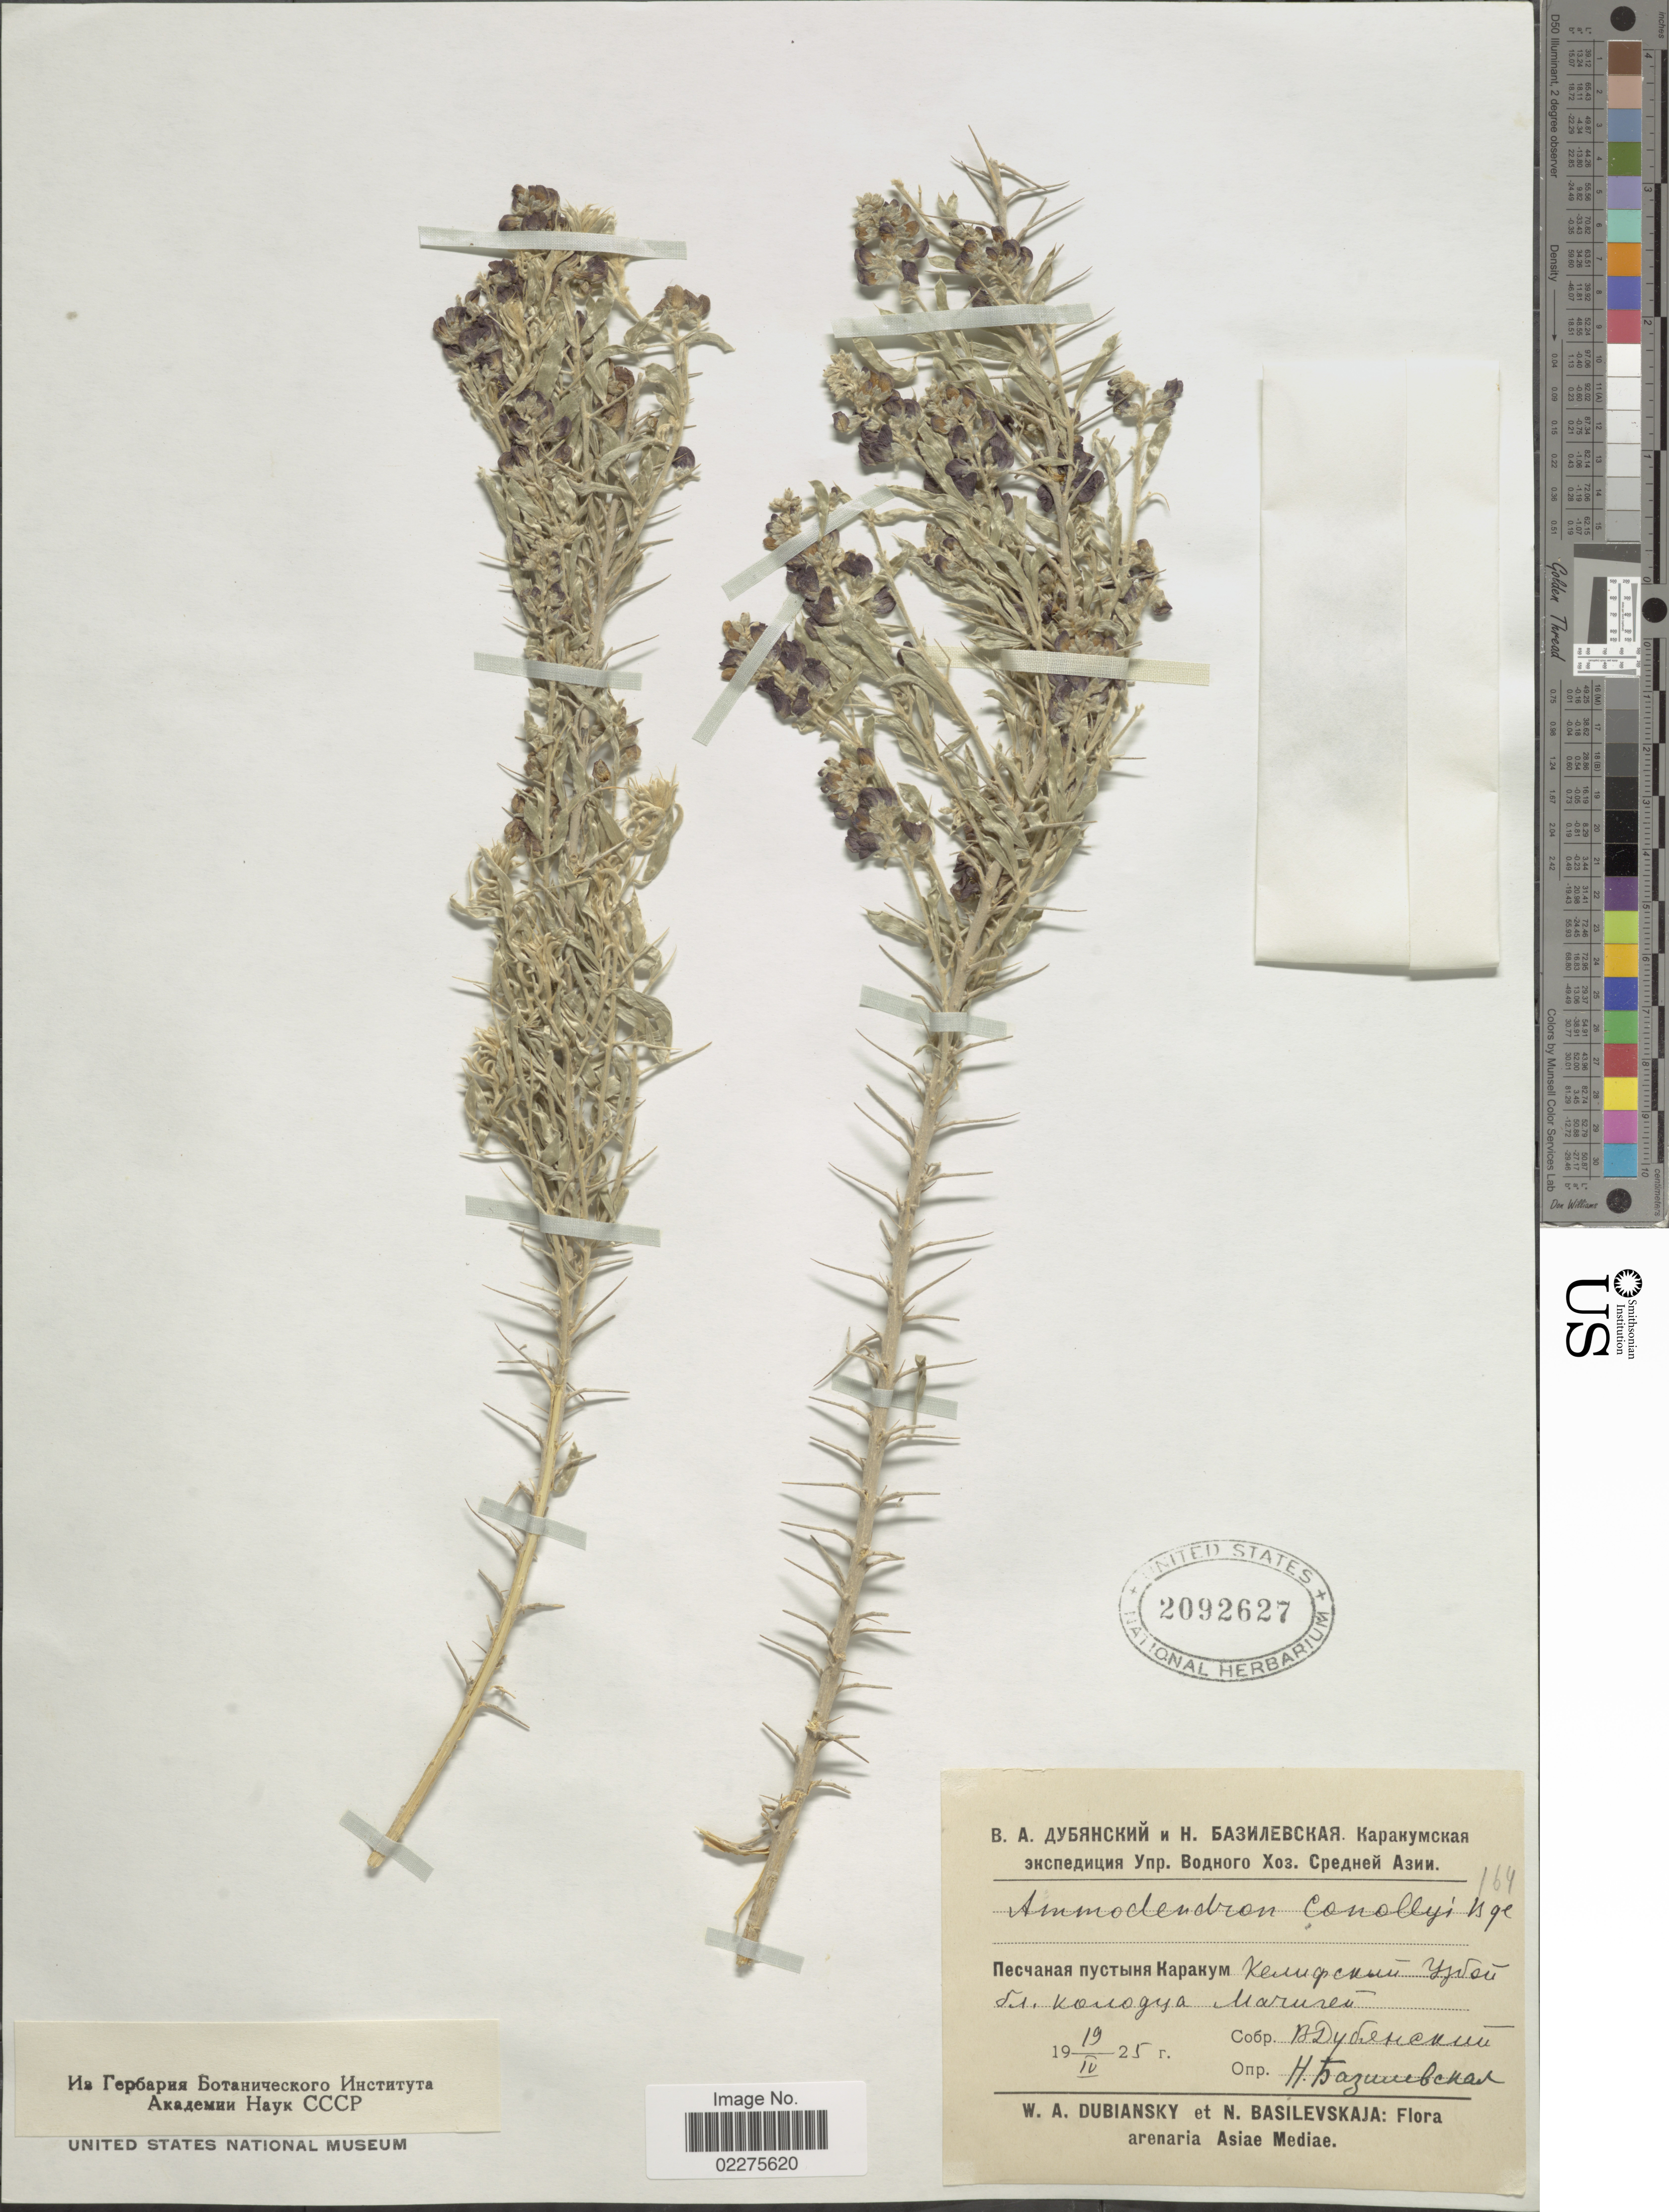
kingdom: Plantae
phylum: Tracheophyta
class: Magnoliopsida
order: Fabales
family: Fabaceae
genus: Ammodendron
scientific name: Ammodendron conollyi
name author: Bunge ex Boiss.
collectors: W. Dubiansky & N. Basilevskaja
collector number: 164?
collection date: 1925-04-19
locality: Asiae Mediae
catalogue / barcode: US 2092627